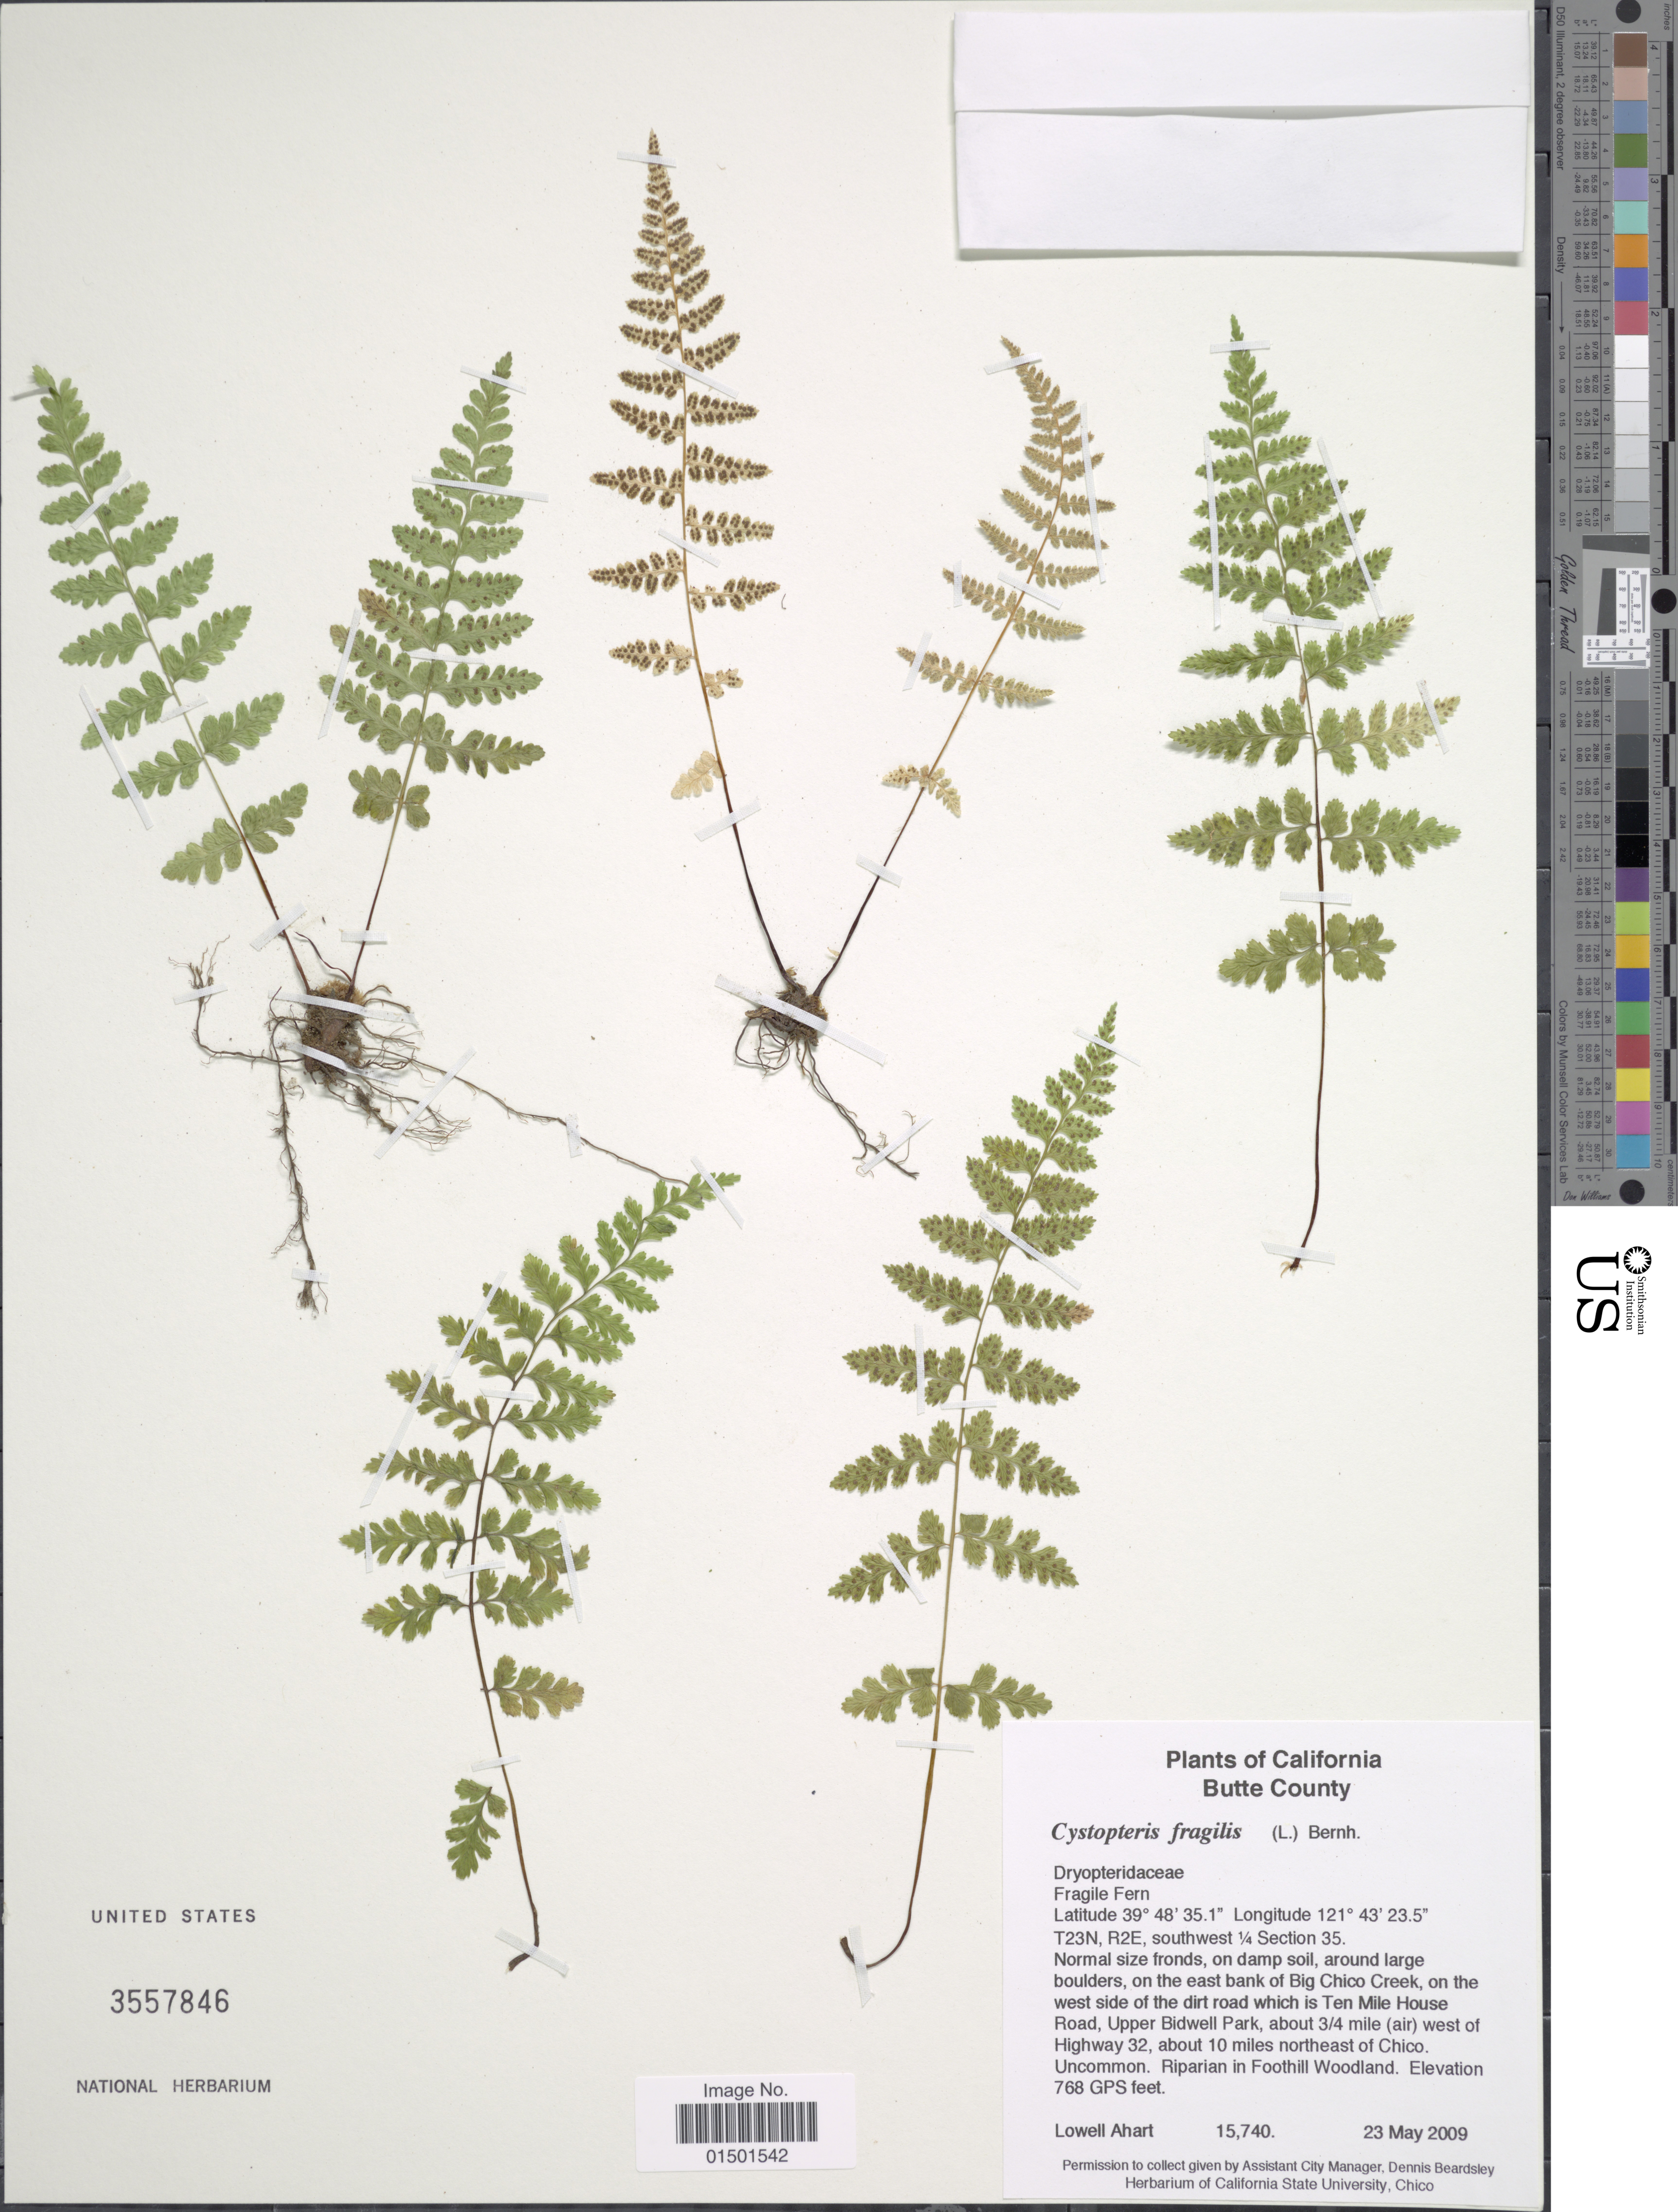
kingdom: Plantae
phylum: Tracheophyta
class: Polypodiopsida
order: Polypodiales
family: Cystopteridaceae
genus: Cystopteris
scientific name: Cystopteris fragilis var. fragilis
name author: (L.) Bernh.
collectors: L. Ahart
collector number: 15740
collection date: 2009-05-23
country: United States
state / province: California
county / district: Butte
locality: Butte County. T23N, R2E, southwest 1/4 Section 35. on the east bank of Big Chico Creek, on the west side of the dirt road which is Ten Mile House Road, Upper Bidwell Park, about 3/4 mile (air) west of Highway 32, about 10 miles northeast of Chico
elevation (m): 234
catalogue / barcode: US 3557846